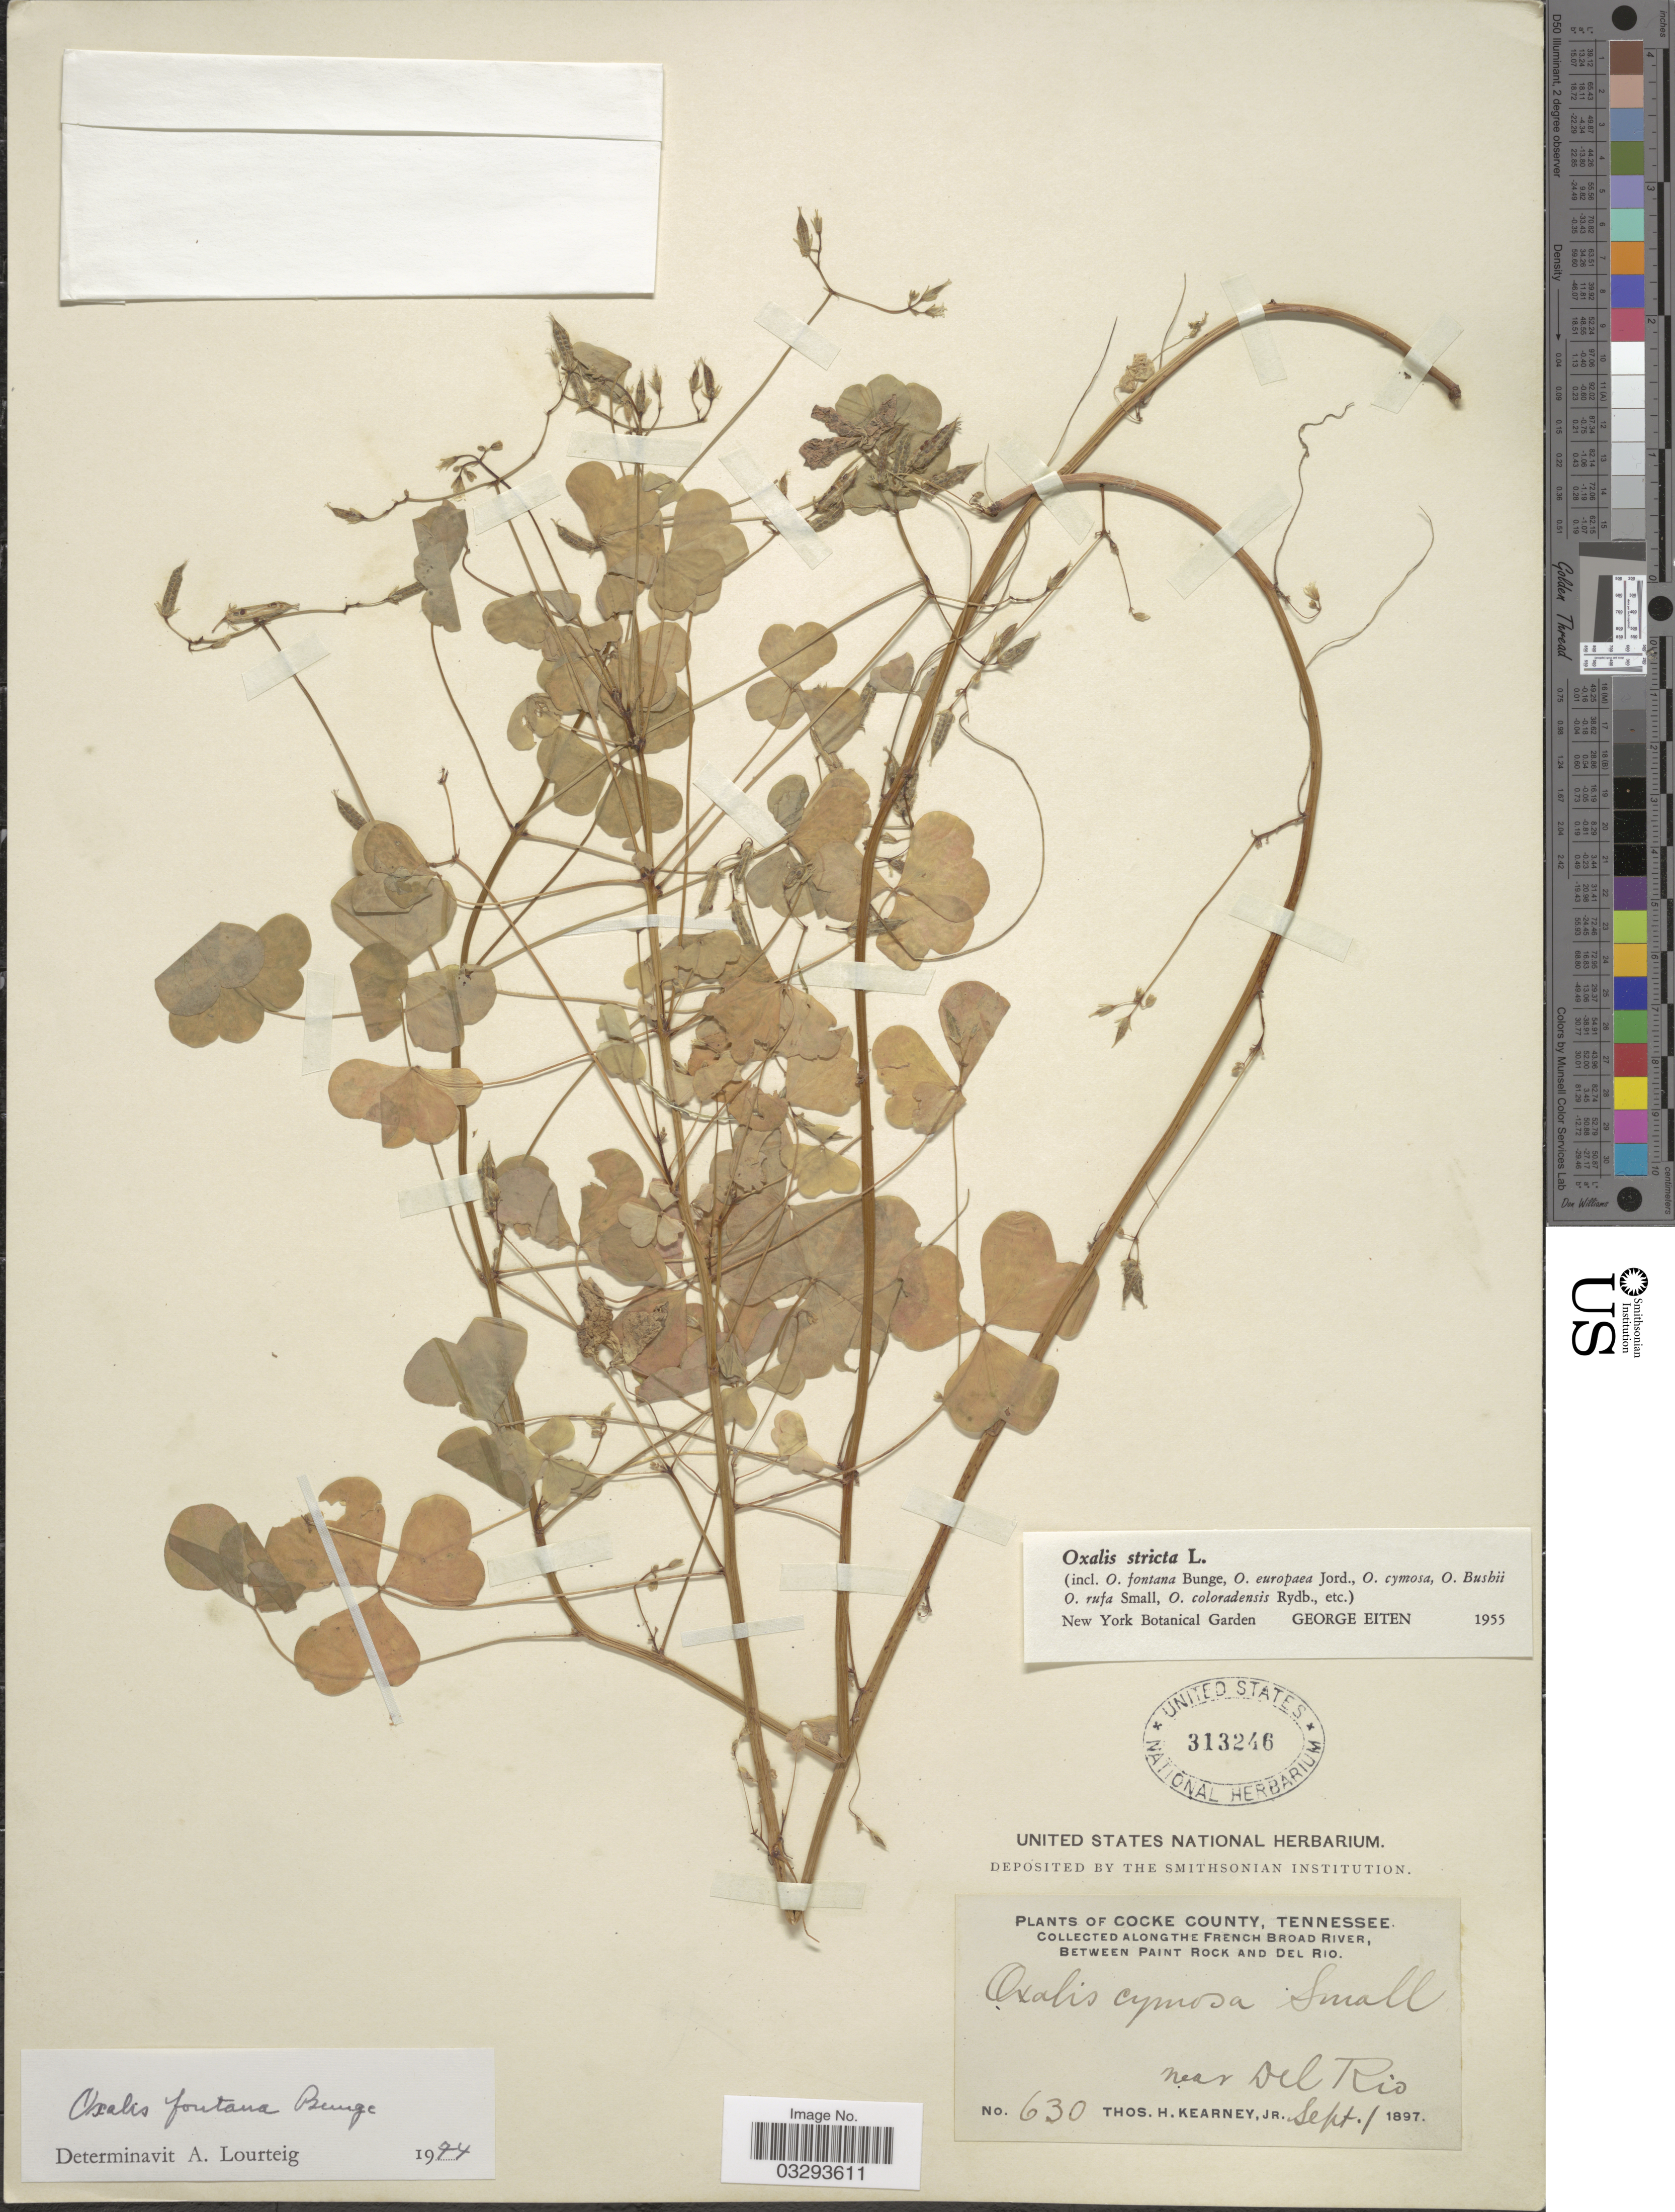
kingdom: Plantae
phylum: Tracheophyta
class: Magnoliopsida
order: Oxalidales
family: Oxalidaceae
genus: Oxalis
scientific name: Oxalis fontana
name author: Bunge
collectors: T. H. Kearney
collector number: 630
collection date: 1897-09-01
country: United States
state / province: Tennessee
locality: Cocke County. Along the French Broad River, between Paint Rock and Del Rio. Near Del Rio.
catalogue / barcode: US 313246